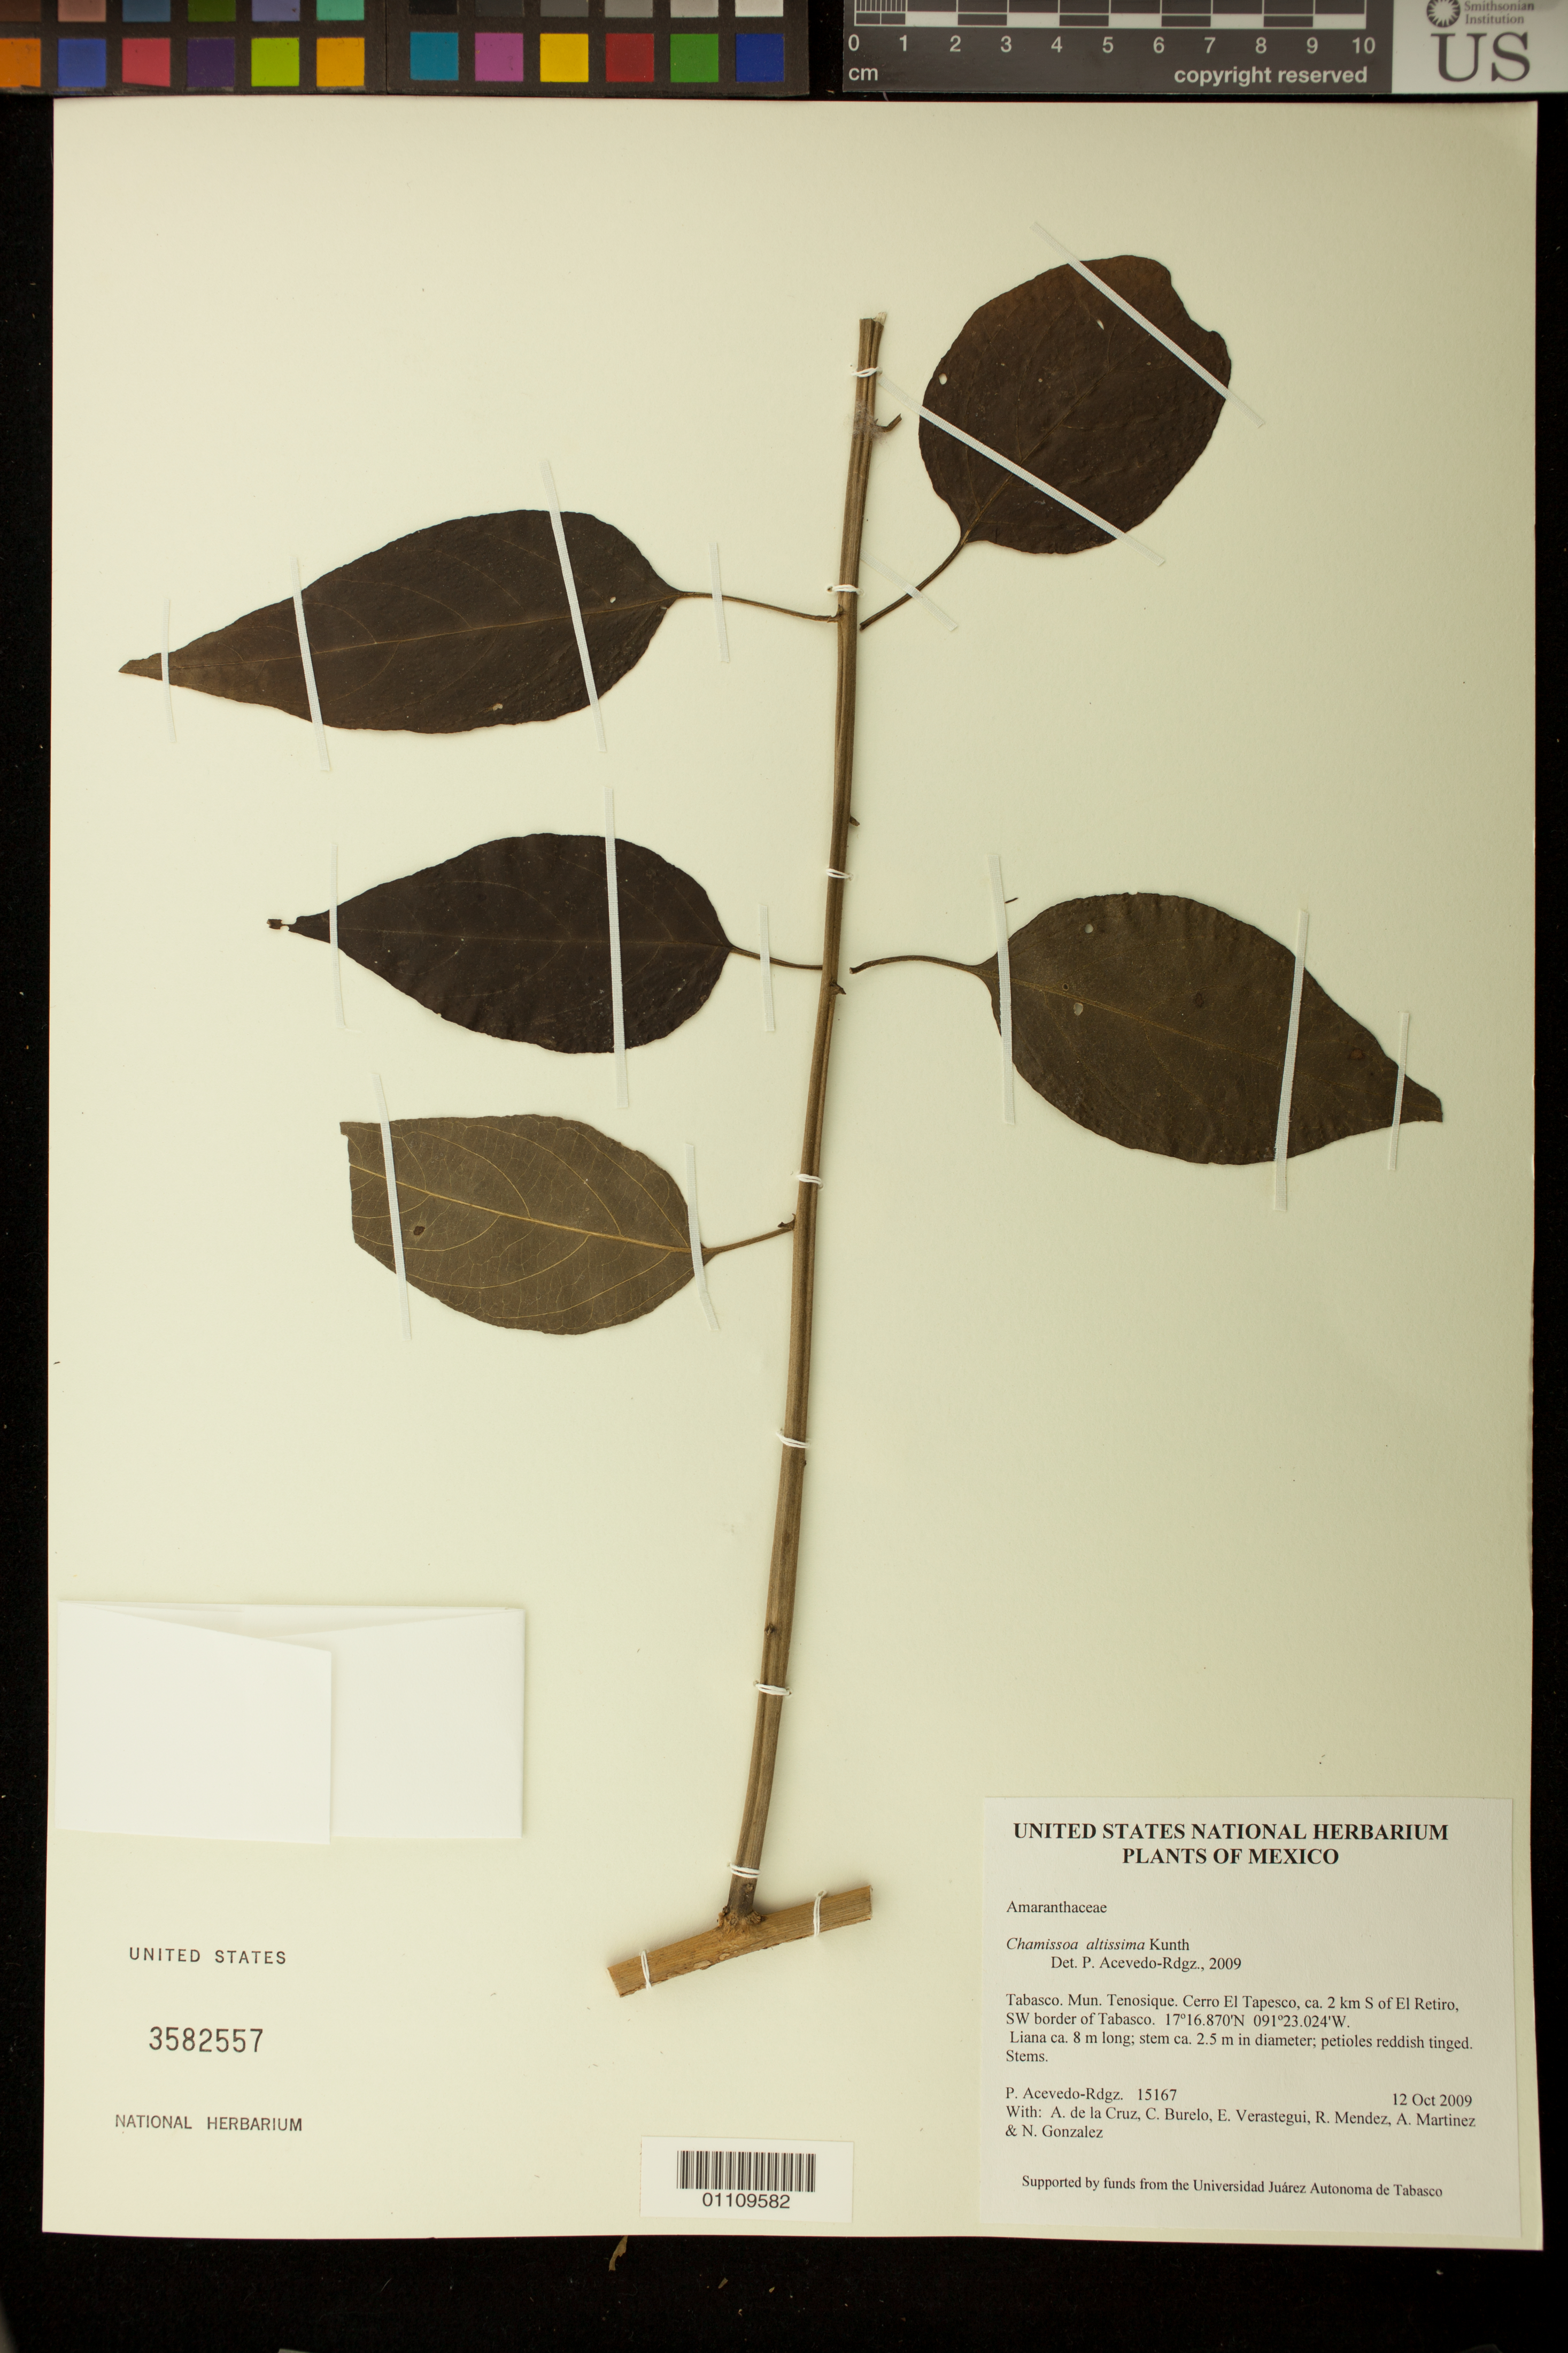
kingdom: Plantae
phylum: Tracheophyta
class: Magnoliopsida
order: Caryophyllales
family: Amaranthaceae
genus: Chamissoa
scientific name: Chamissoa altissima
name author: (Jacq.) Kunth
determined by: Acevedo-Rodríguez, P., (BOT), Smithsonian Institution - National Museum of Natural History (UNITED STATES)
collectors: P. Acevedo-Rodr., A. de la Cruz, C. Burelo, E. Verastegui, R. Mendez & A. Martinez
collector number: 15167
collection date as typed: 12 Oct 2009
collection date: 2009-10-12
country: Mexico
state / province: Tabasco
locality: Mun. Tenosique. Cerro El Tapesco, ca. 2 km S of El Retiro, SW border of Tabasco.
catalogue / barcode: US 3582557